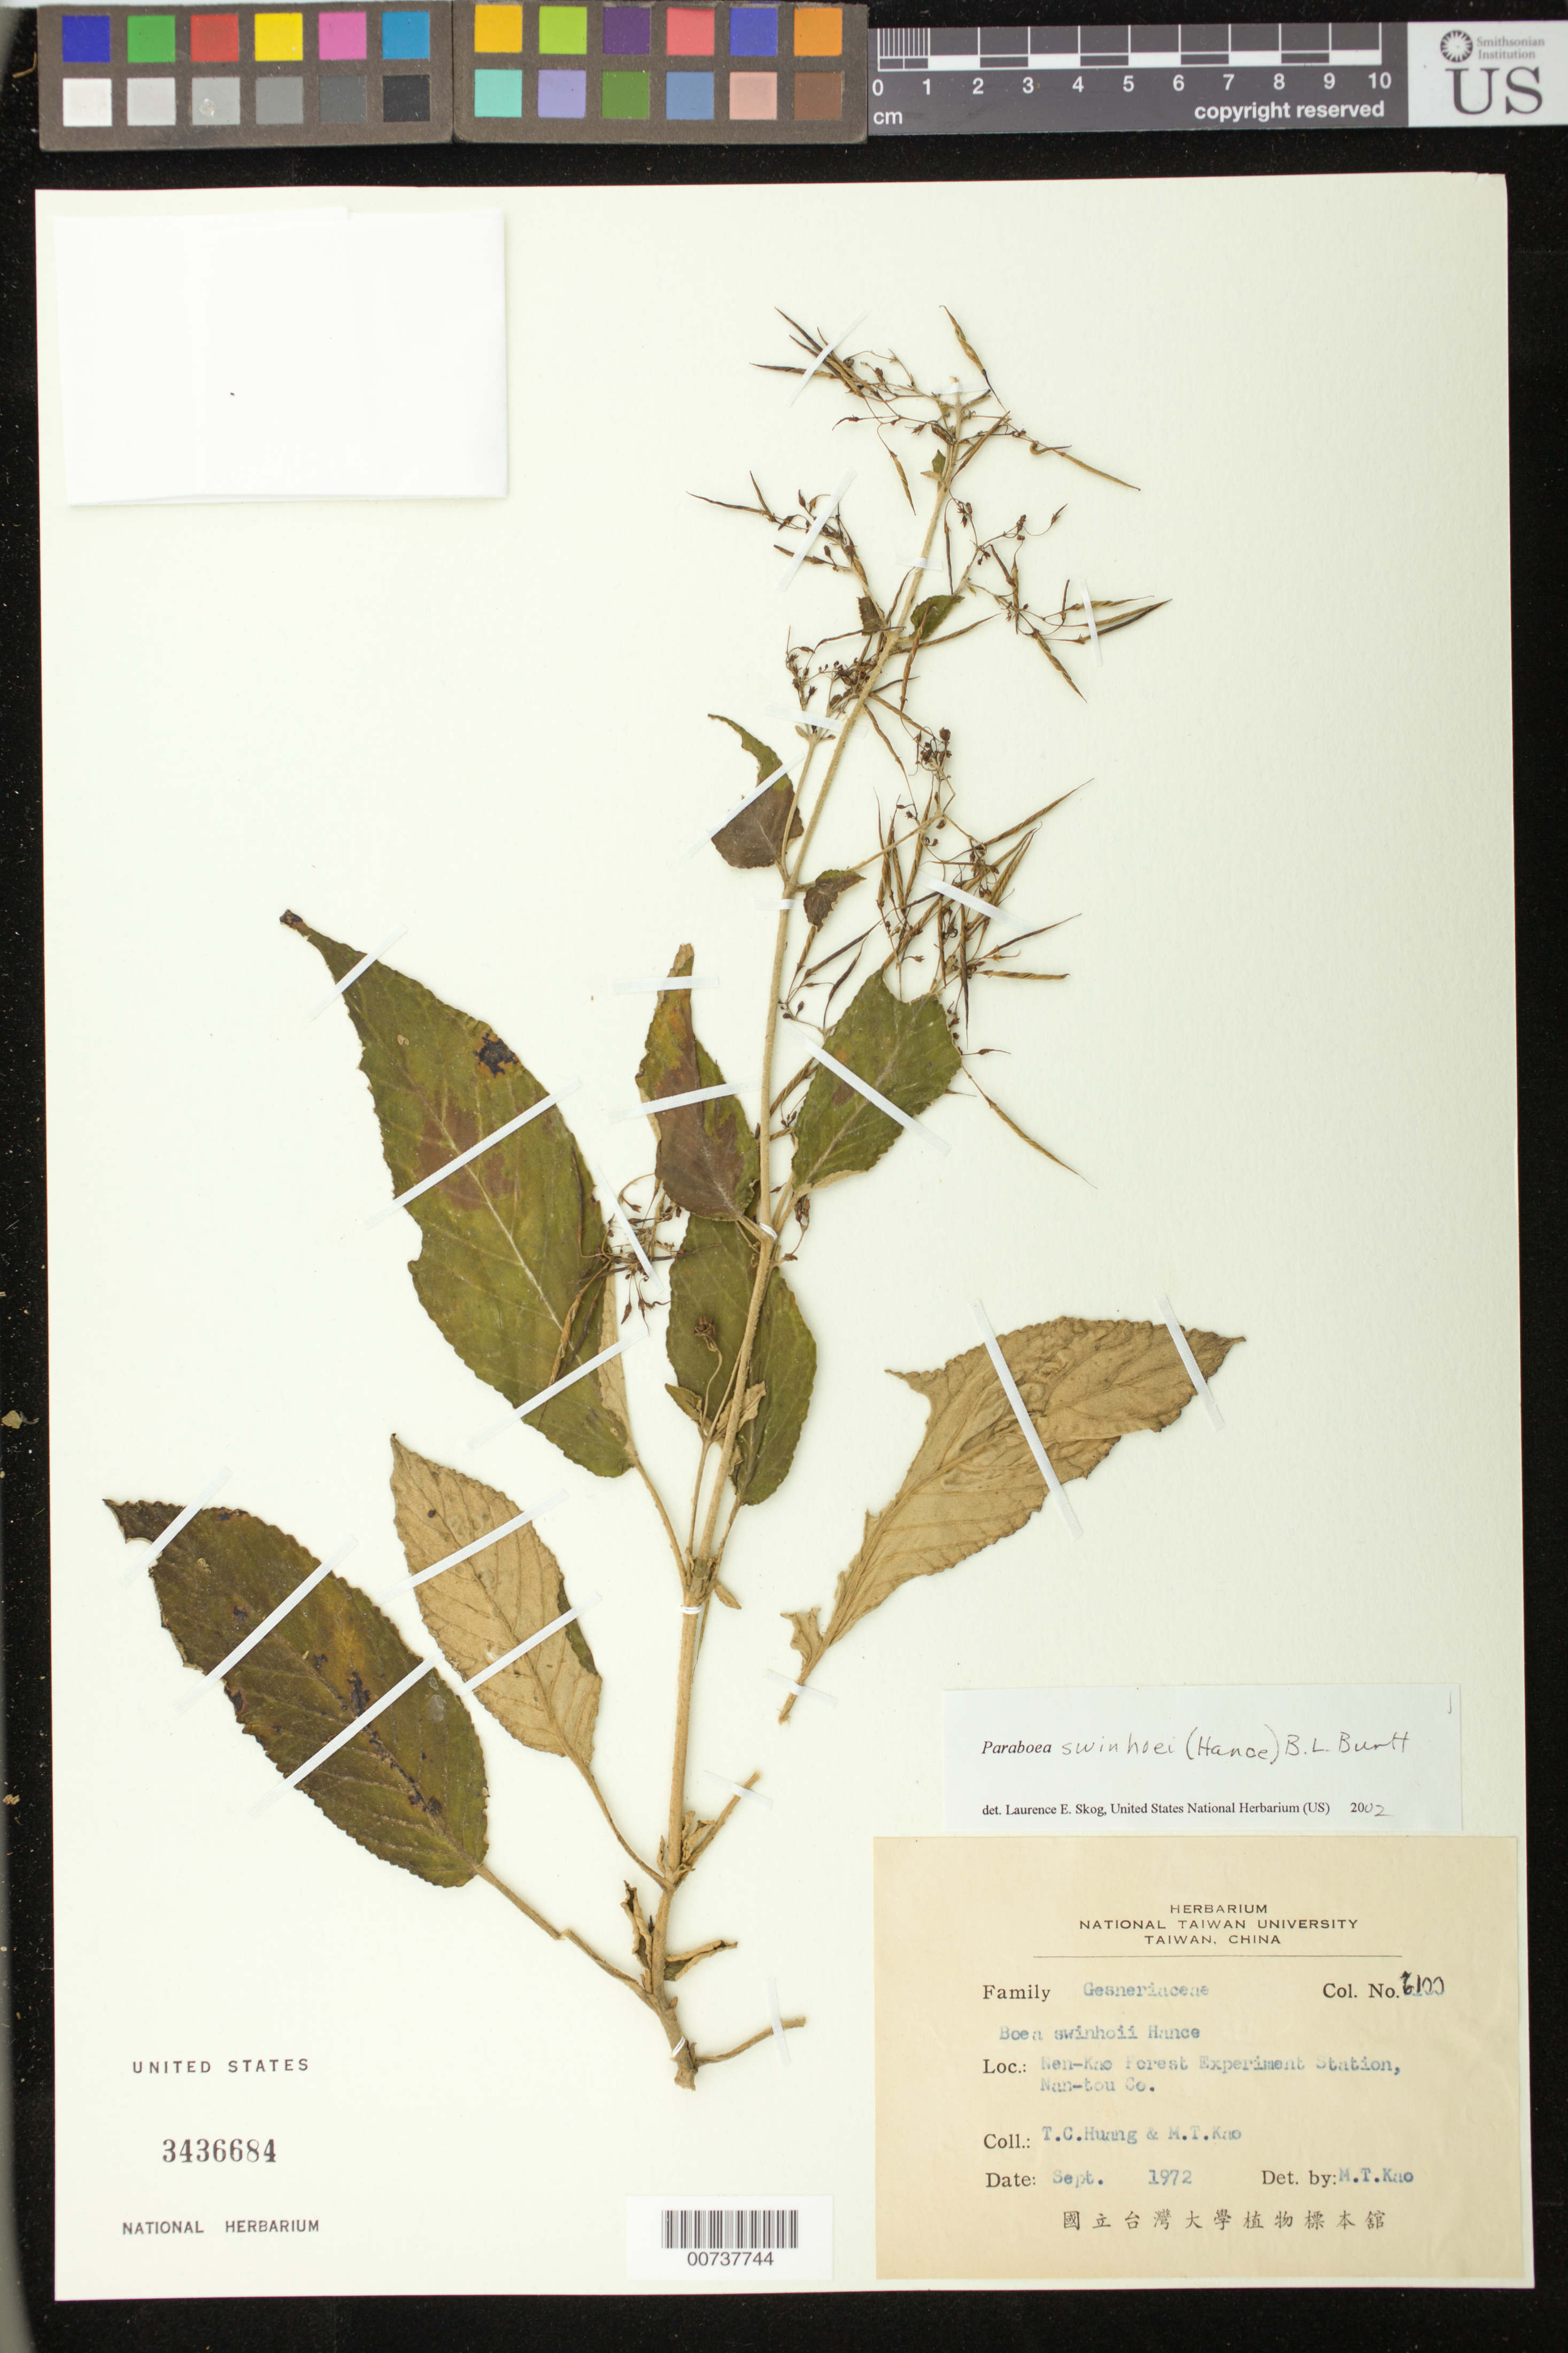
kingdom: Plantae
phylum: Tracheophyta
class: Magnoliopsida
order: Lamiales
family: Gesneriaceae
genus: Paraboea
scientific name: Paraboea swinhoei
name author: (Hance) B.L. Burtt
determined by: Skog, Laurence E.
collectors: T. Huang & M. T. Kao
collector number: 6100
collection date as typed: Sep 1972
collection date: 1972-09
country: Taiwan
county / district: Nantou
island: Taiwan [Formosa]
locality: Nen-Kao Forest Experiment Station, Nan-tou Co.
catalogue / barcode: US 3436684